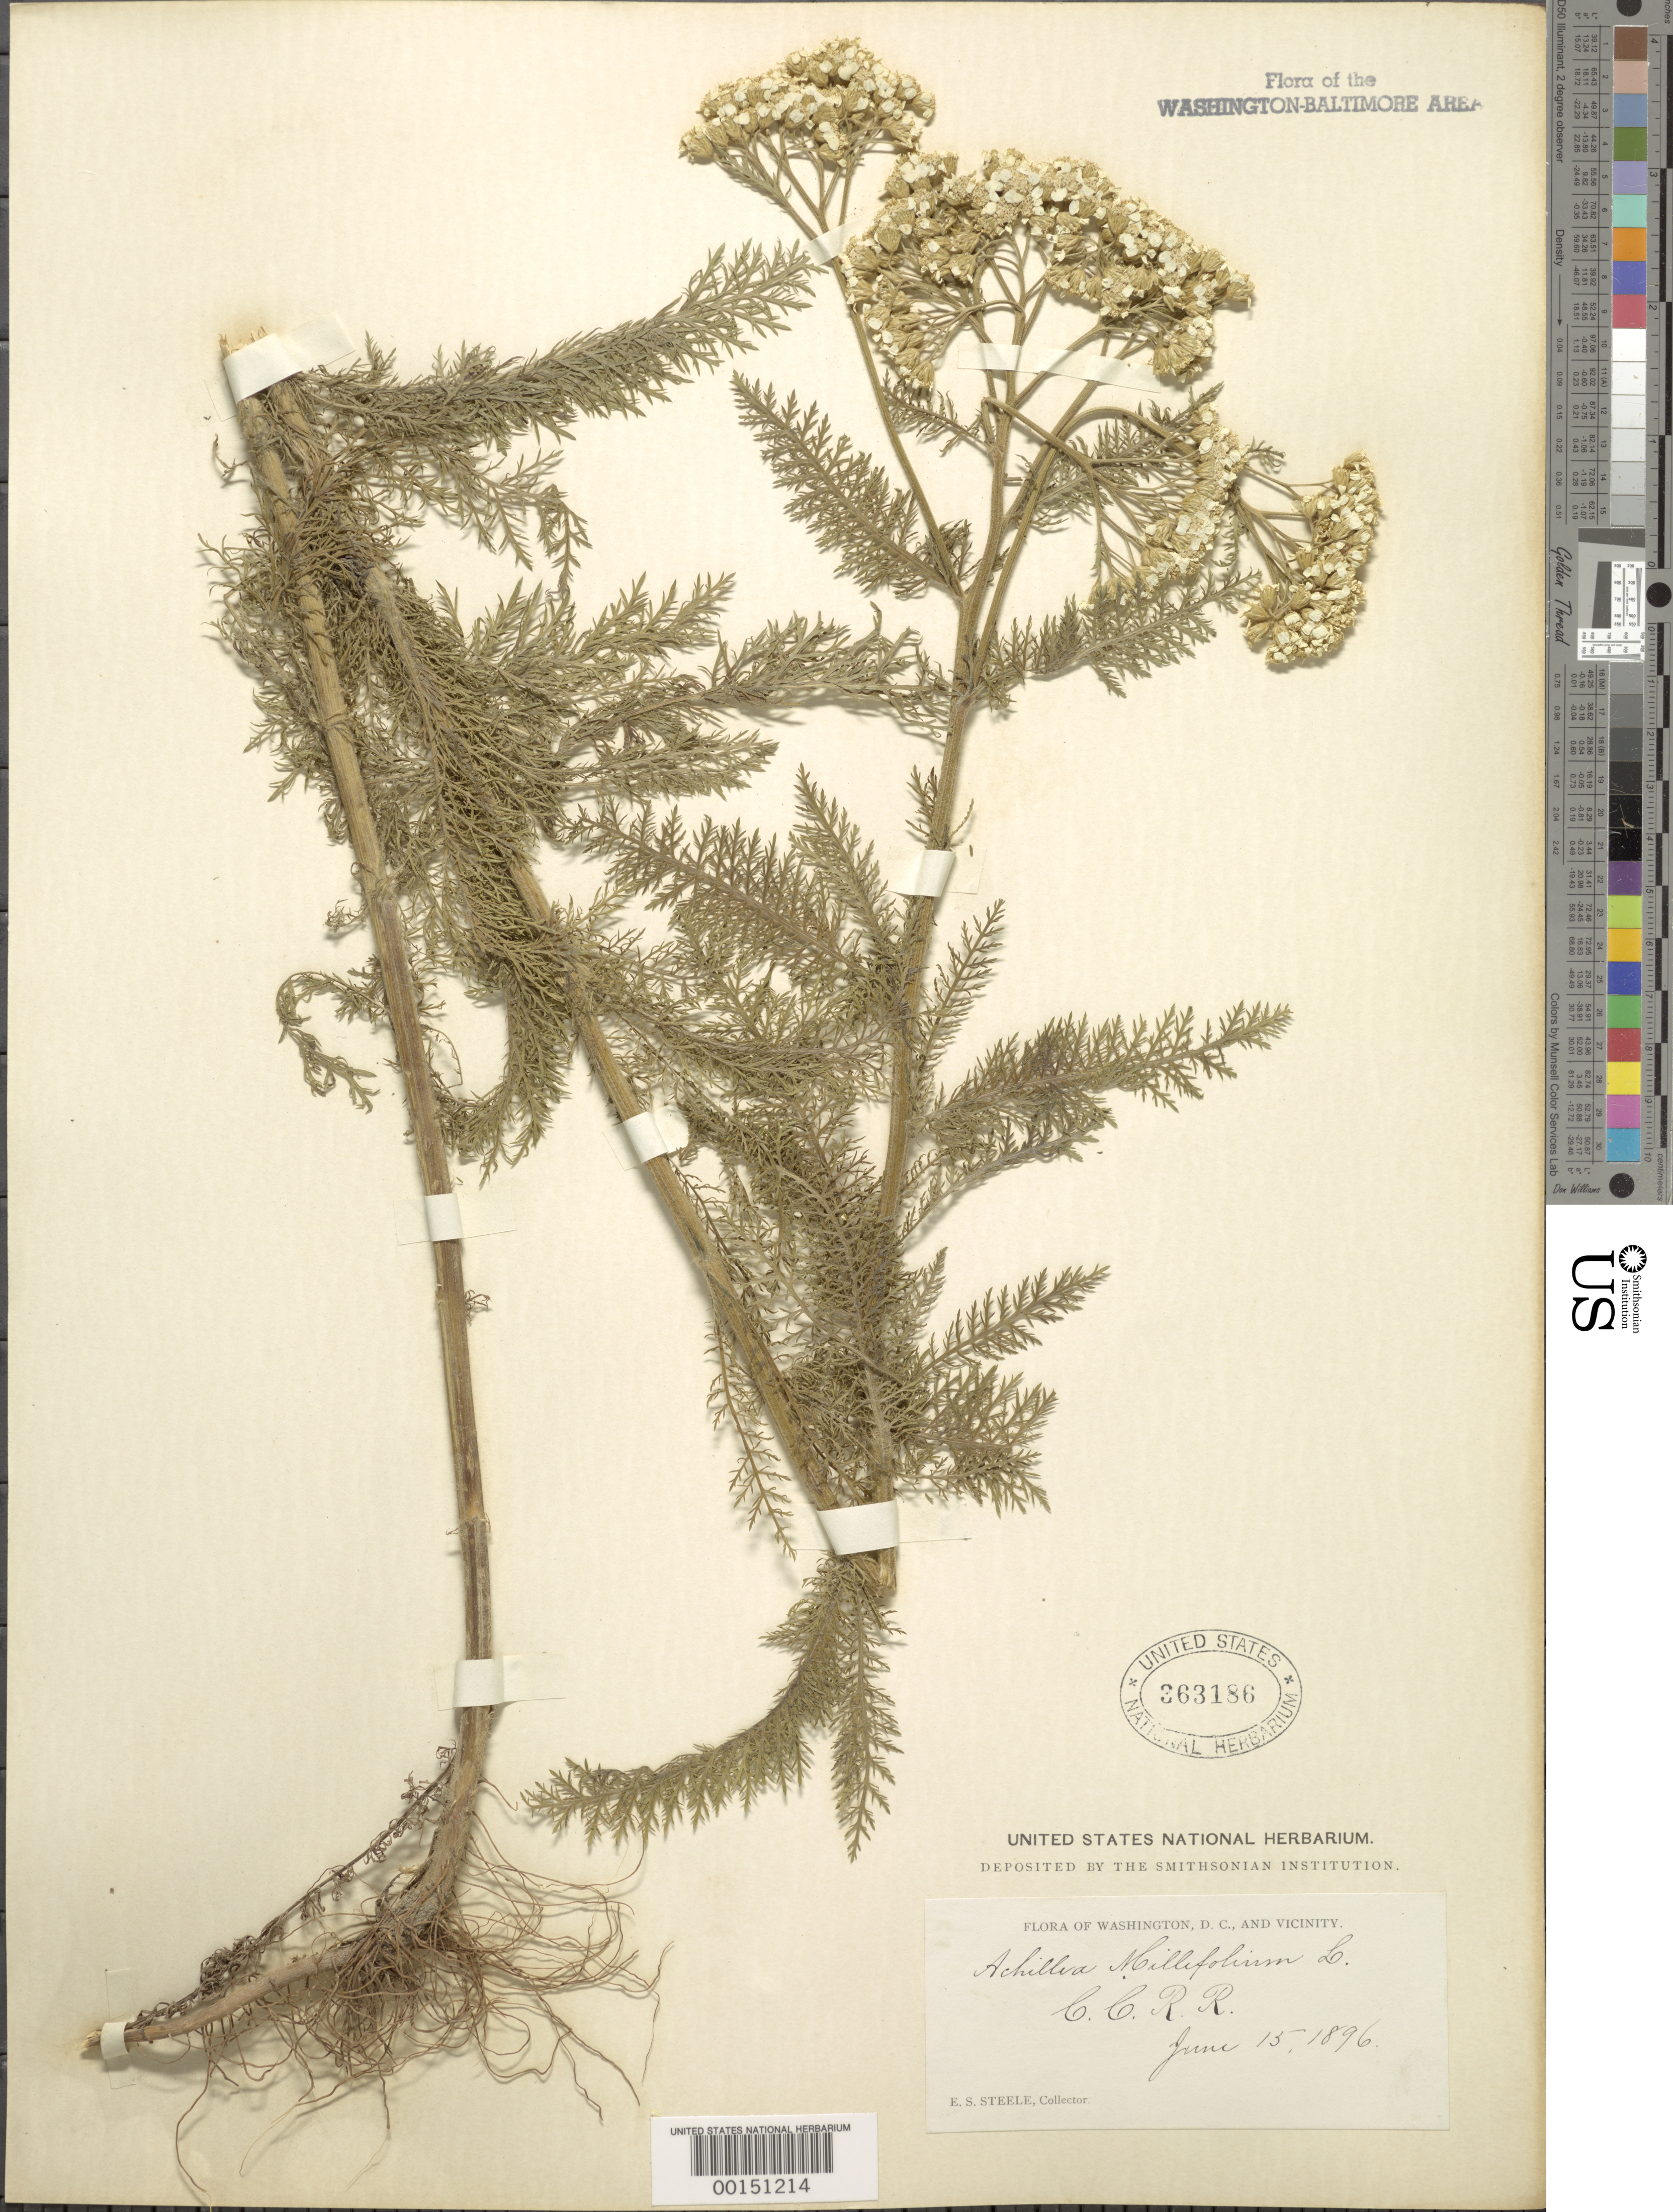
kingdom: Plantae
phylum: Tracheophyta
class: Magnoliopsida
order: Asterales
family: Asteraceae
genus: Achillea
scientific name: Achillea millefolium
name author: L.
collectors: E. Steele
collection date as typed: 15 Jun 1896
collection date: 1896-06-15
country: United States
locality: C. C. Railroad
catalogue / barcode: US 363186